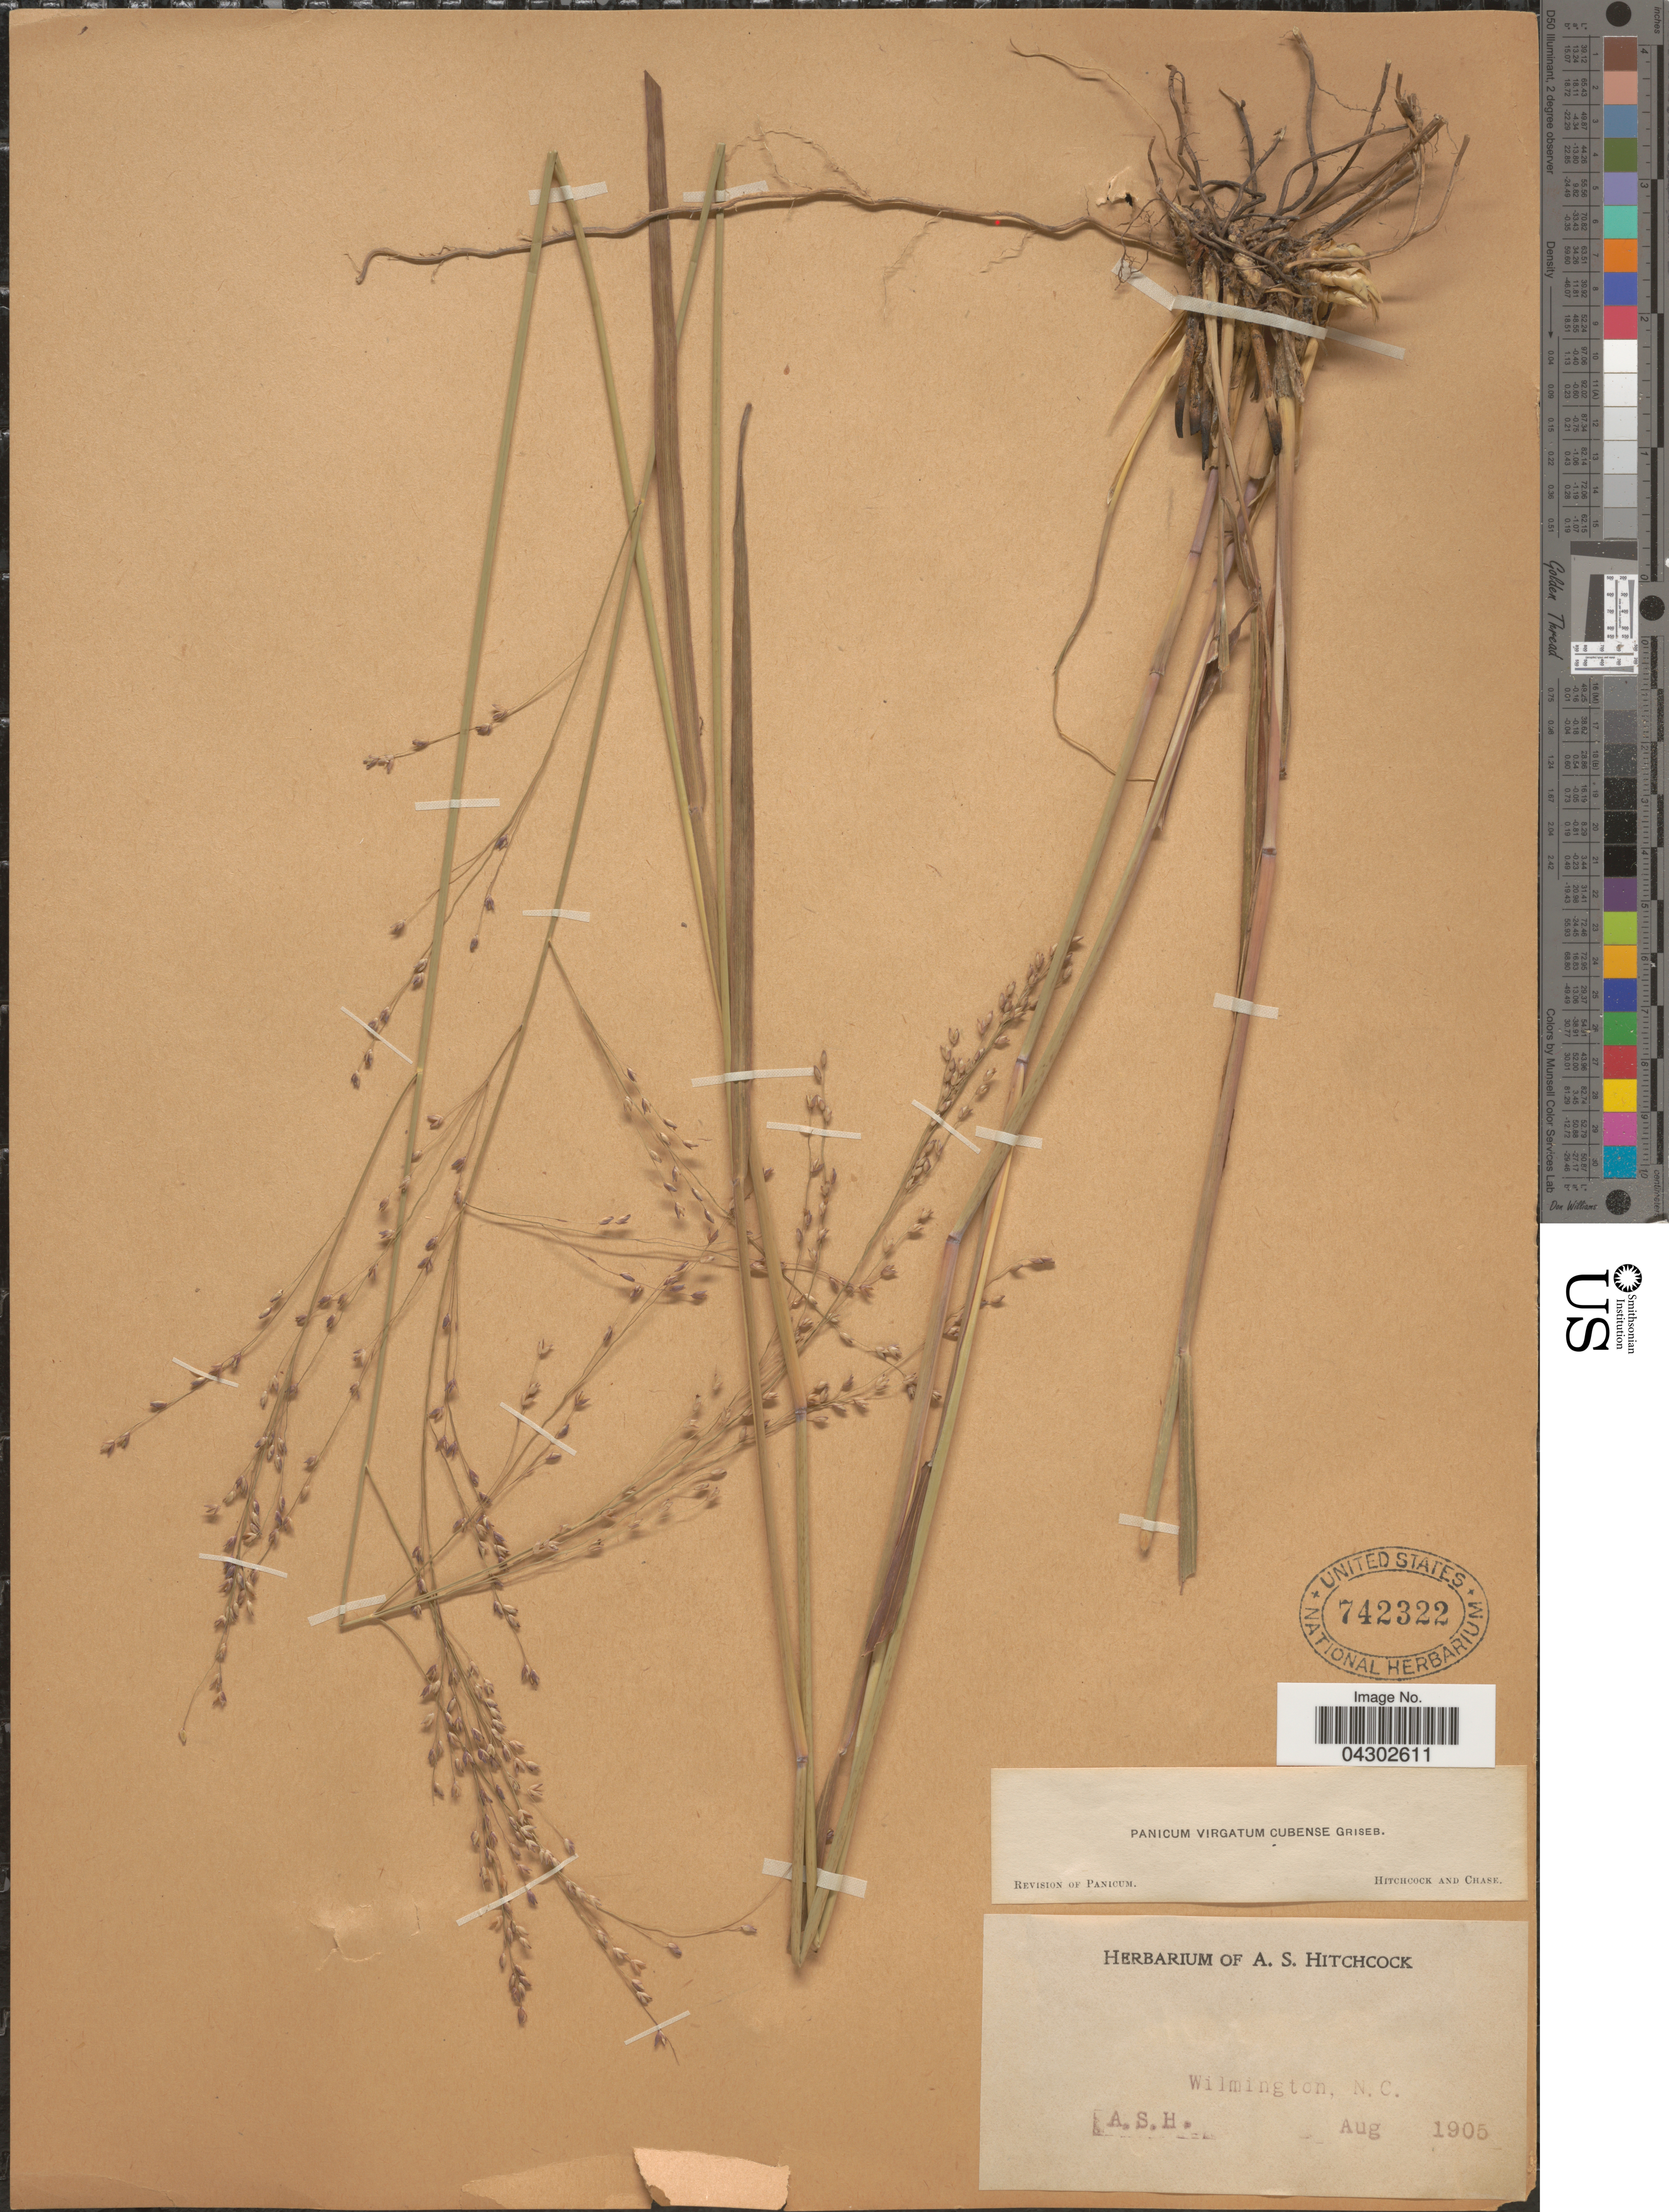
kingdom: Plantae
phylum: Tracheophyta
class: Liliopsida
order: Poales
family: Poaceae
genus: Panicum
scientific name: Panicum virgatum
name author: L.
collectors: A. S. Hitchcock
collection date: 1905-08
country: United States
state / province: North Carolina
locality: Wilmington.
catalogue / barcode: US 742322